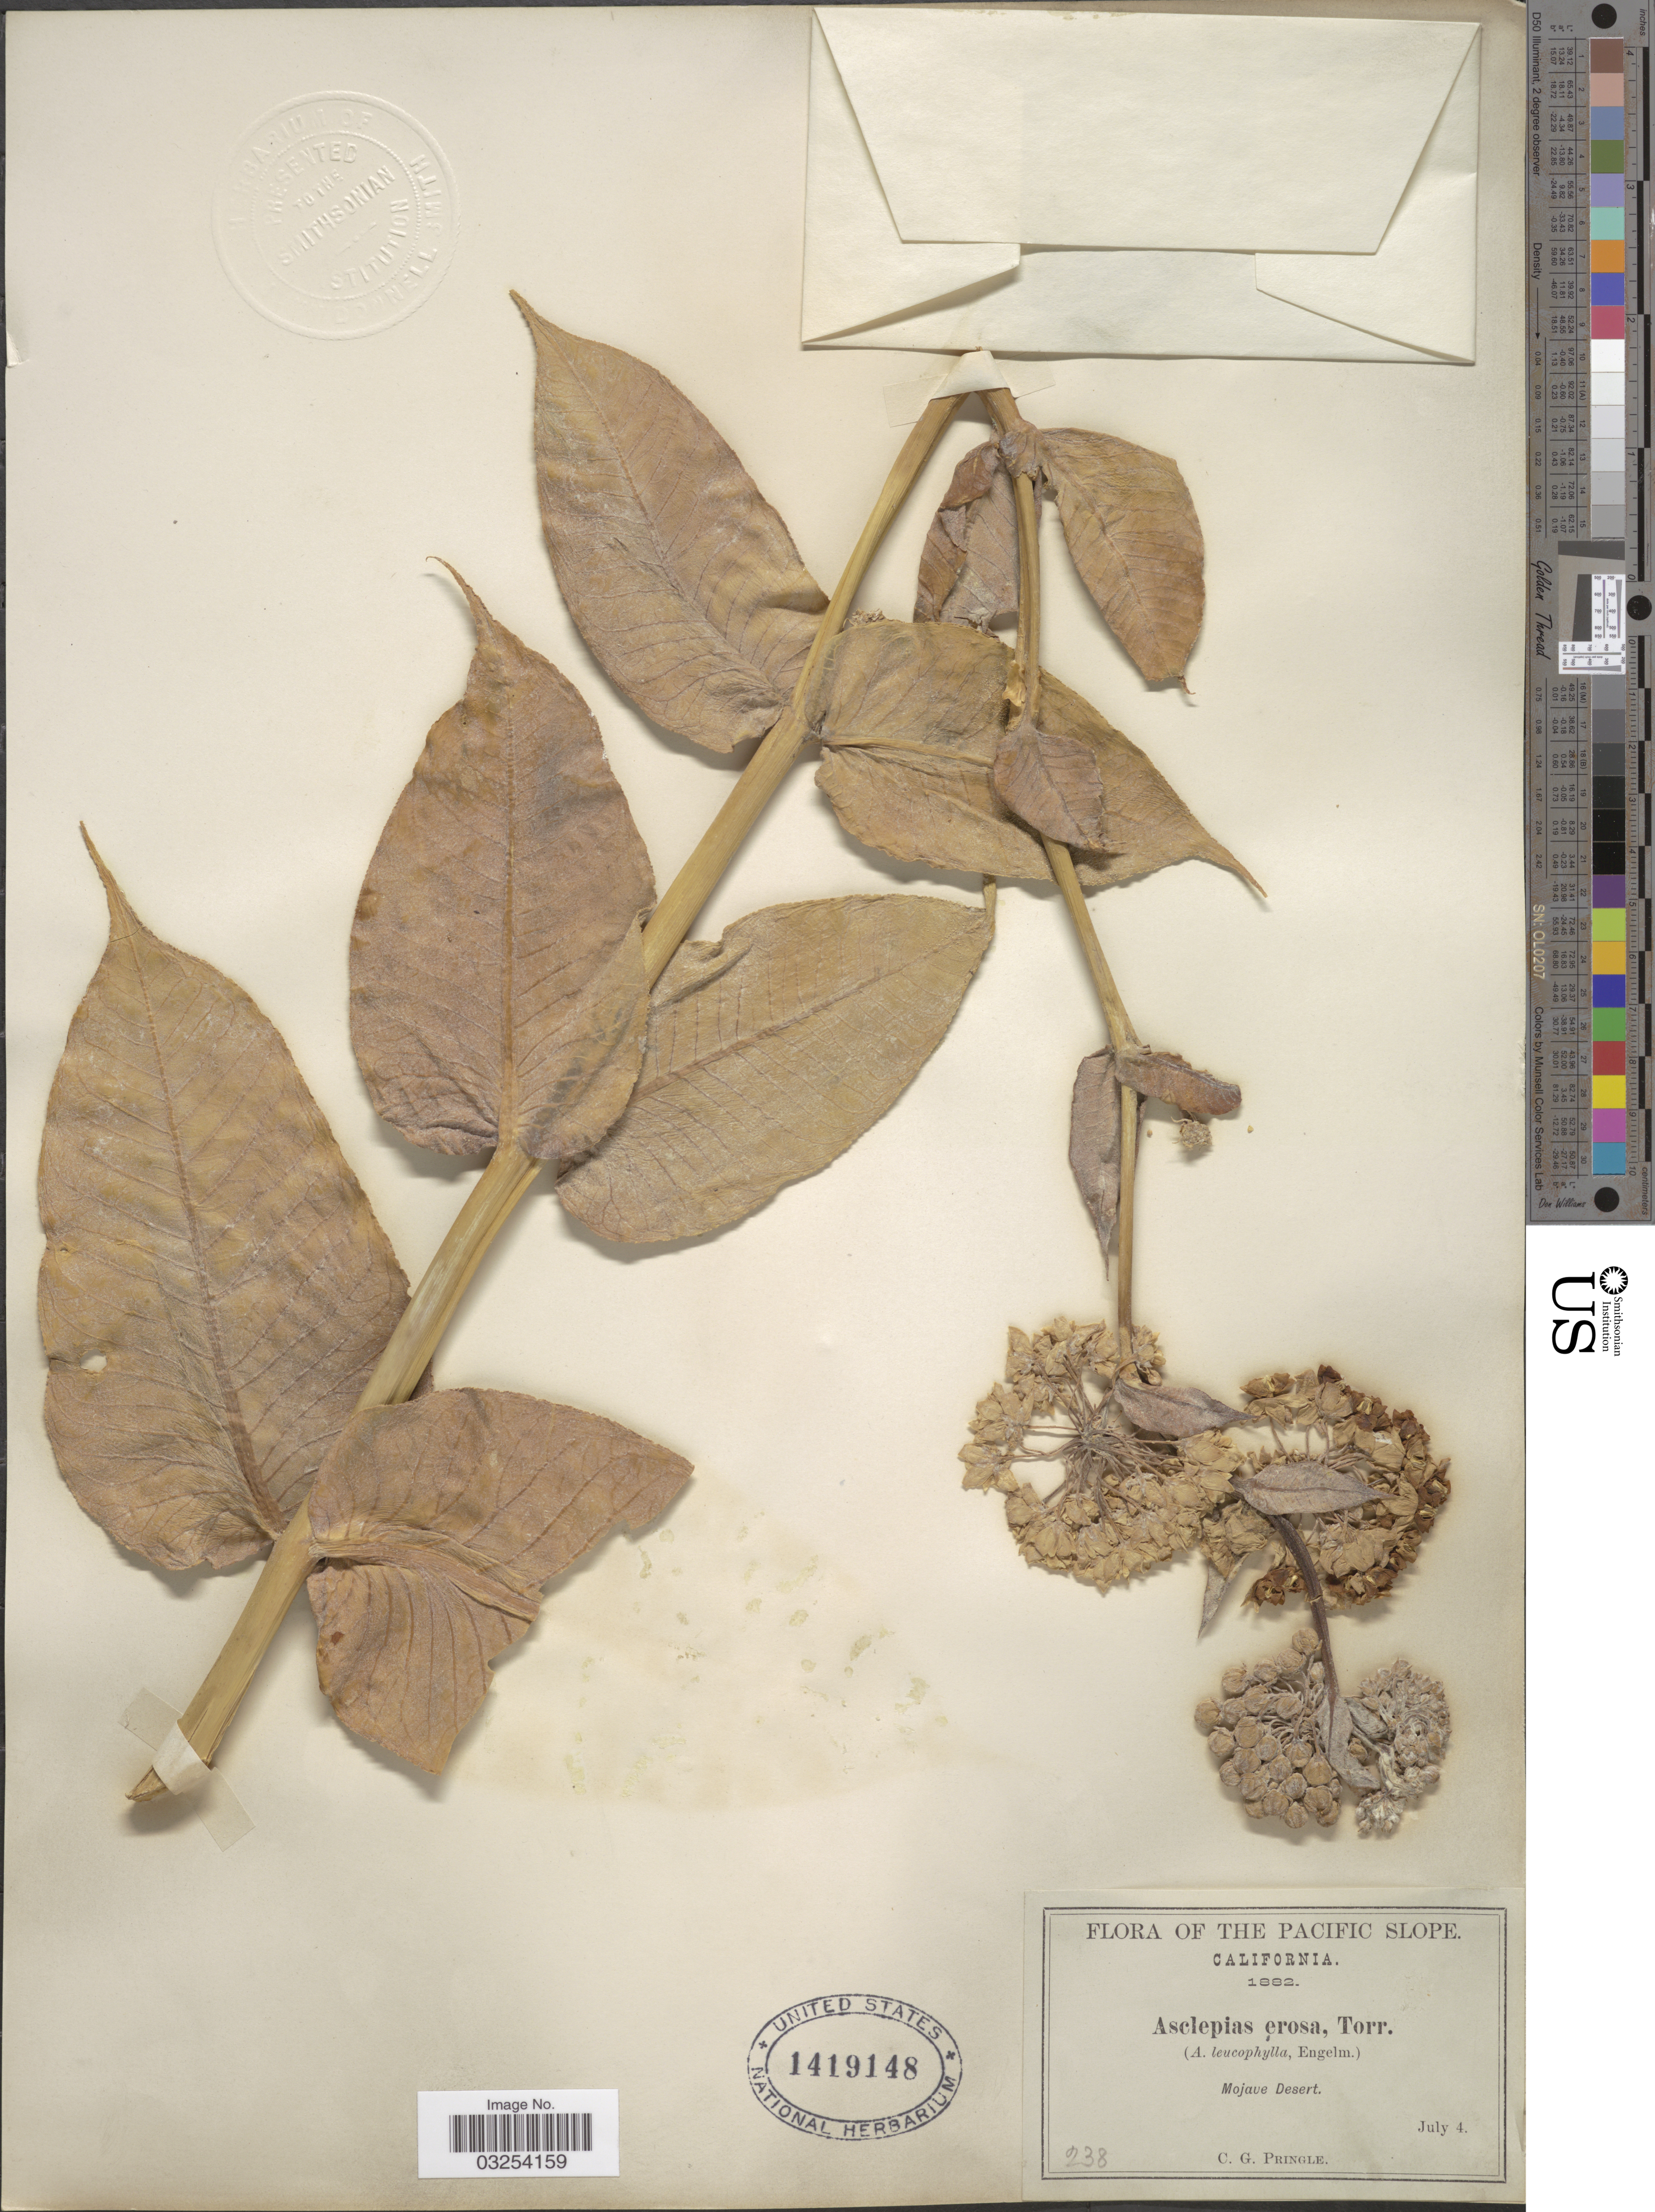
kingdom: Plantae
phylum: Tracheophyta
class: Magnoliopsida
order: Gentianales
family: Apocynaceae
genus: Asclepias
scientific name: Asclepias erosa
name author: Torr.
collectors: C. G. Pringle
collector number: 238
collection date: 1882-07-04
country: United States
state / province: California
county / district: San Bernardino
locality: Pacific Slope. Mojave Desert.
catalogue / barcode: US 1419148